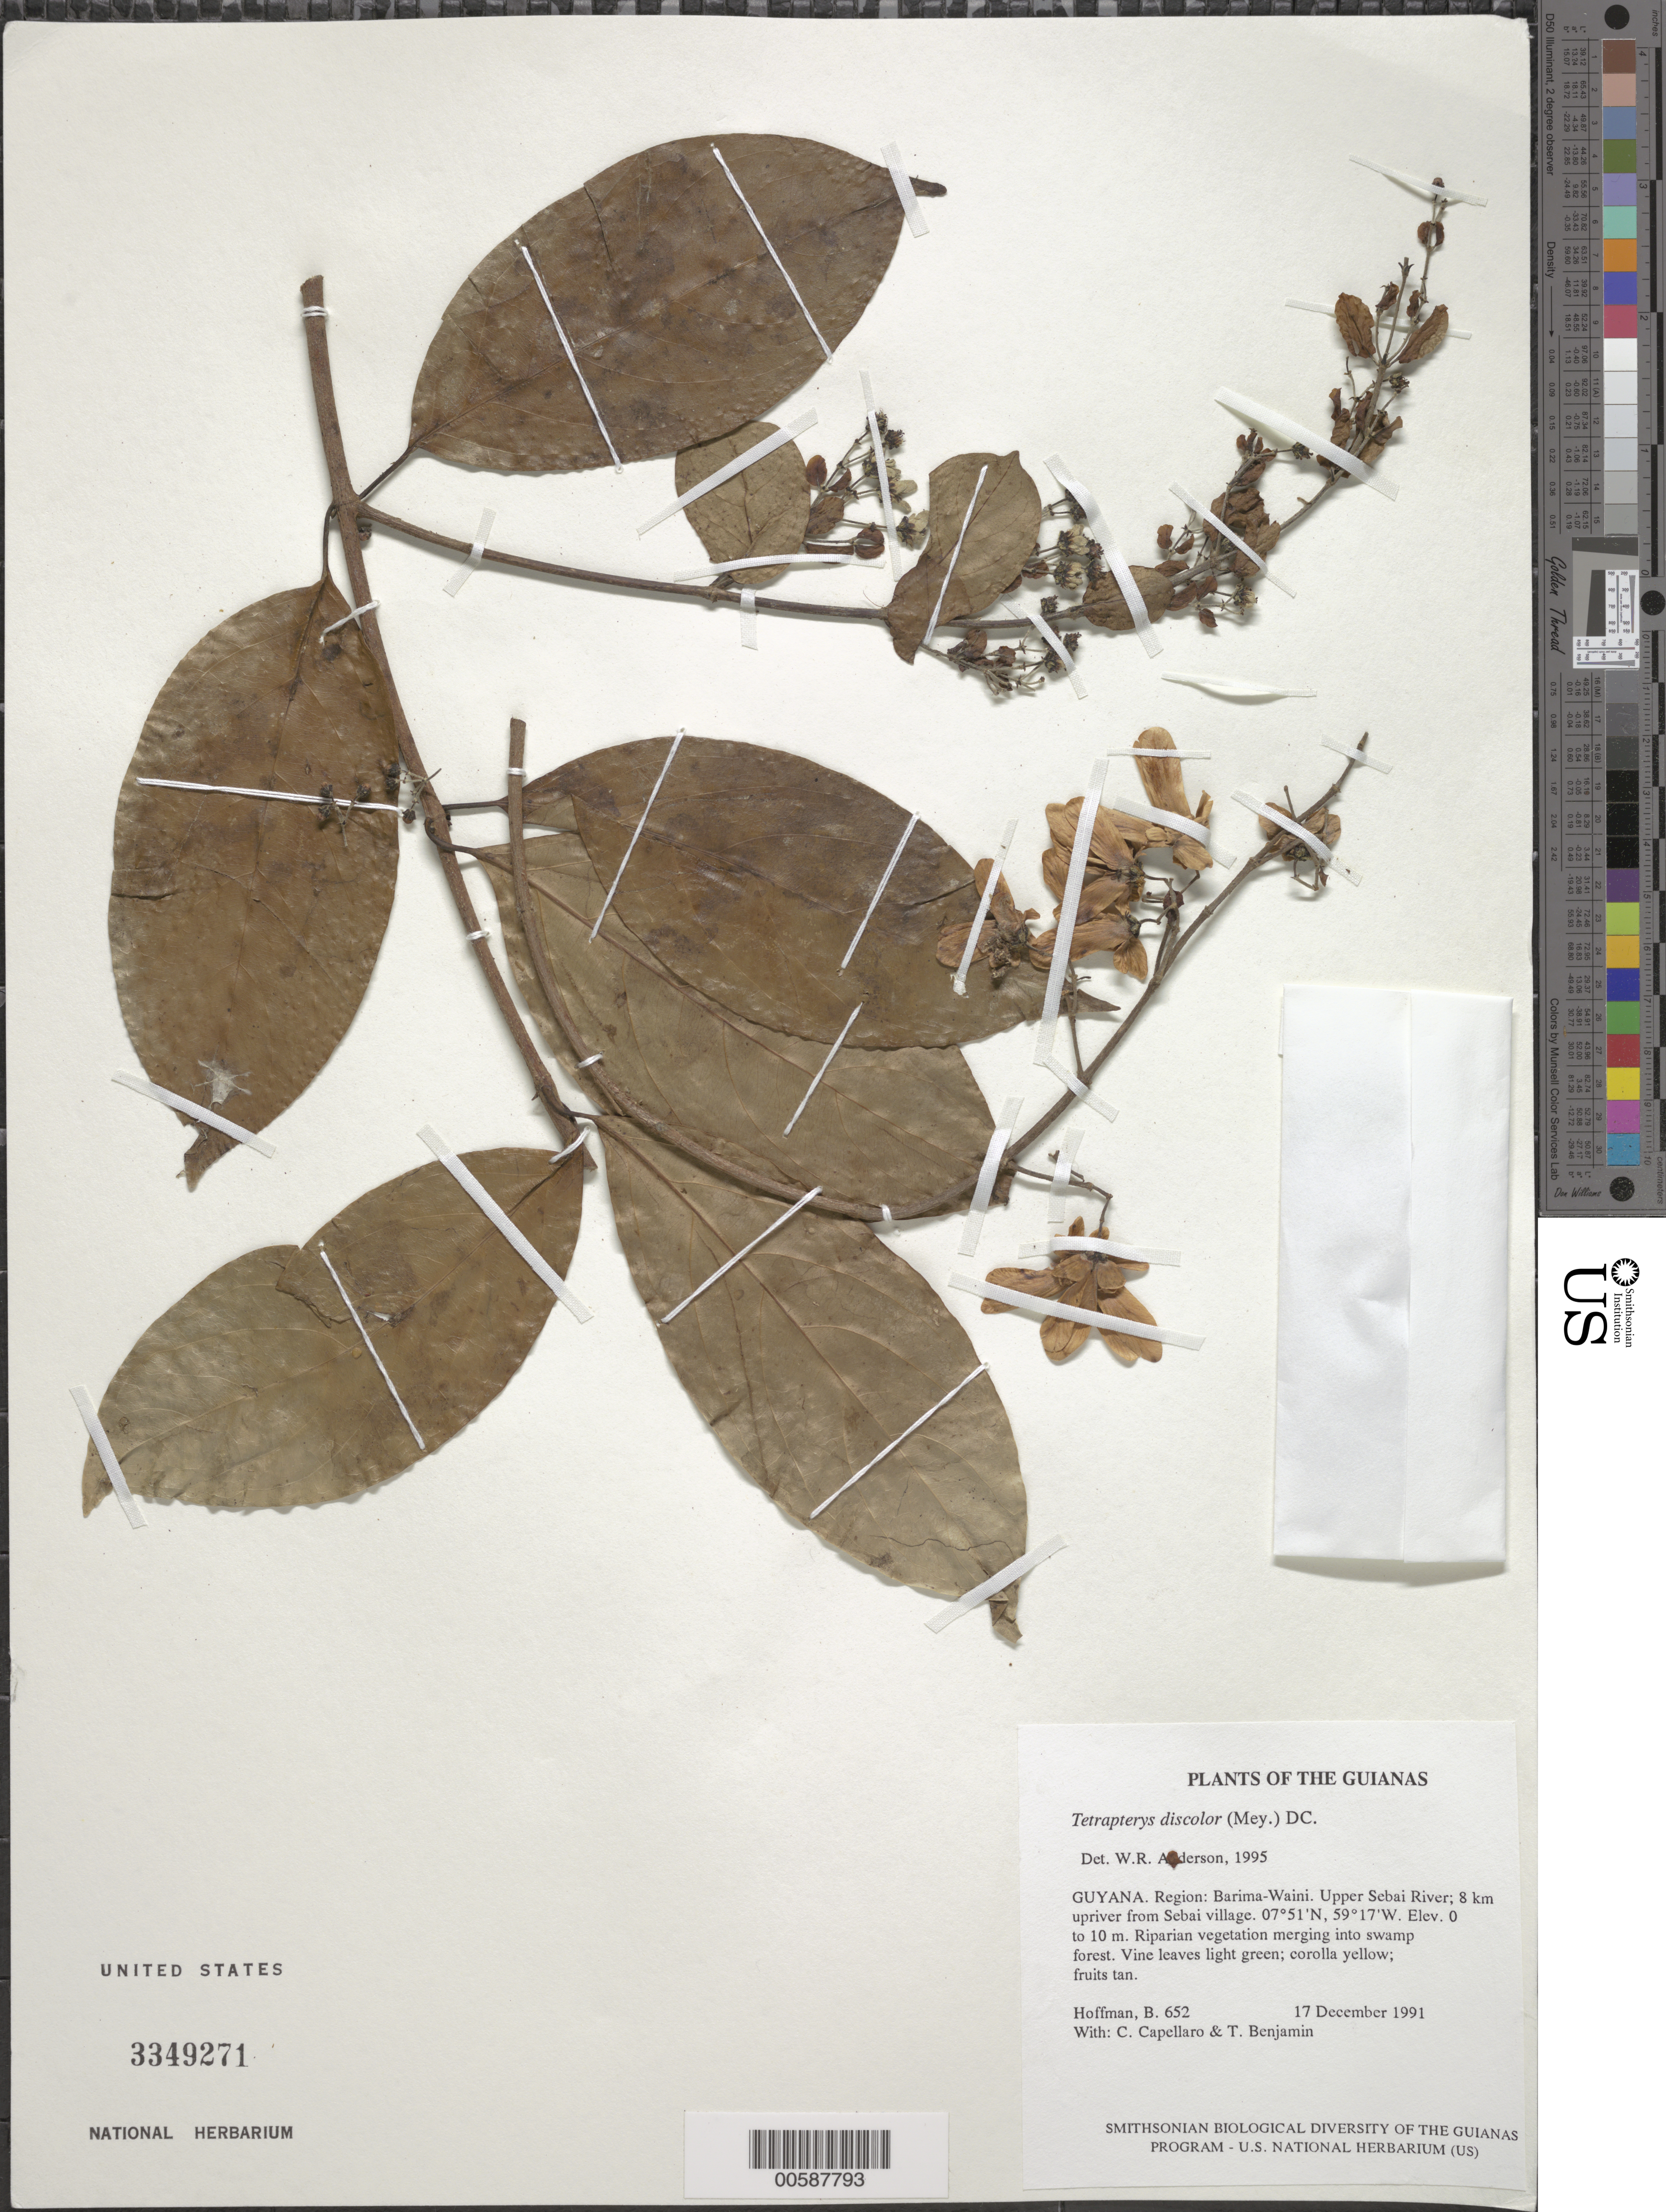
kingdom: Plantae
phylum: Tracheophyta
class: Magnoliopsida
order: Malpighiales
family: Malpighiaceae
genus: Tetrapterys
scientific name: Tetrapterys discolor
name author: (G. Mey.) DC.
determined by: Anderson, W. R., (MICH), University of Michigan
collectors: B. Hoffman, C. Capellaro & T. Benjamin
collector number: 652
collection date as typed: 17 December 1991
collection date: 1991-12-17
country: Guyana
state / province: Barima-Waini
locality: Upper Sebai River; 8 km upriver from Sebai Village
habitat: Riparian vegetation merging into swamp forest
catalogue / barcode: US 3349271